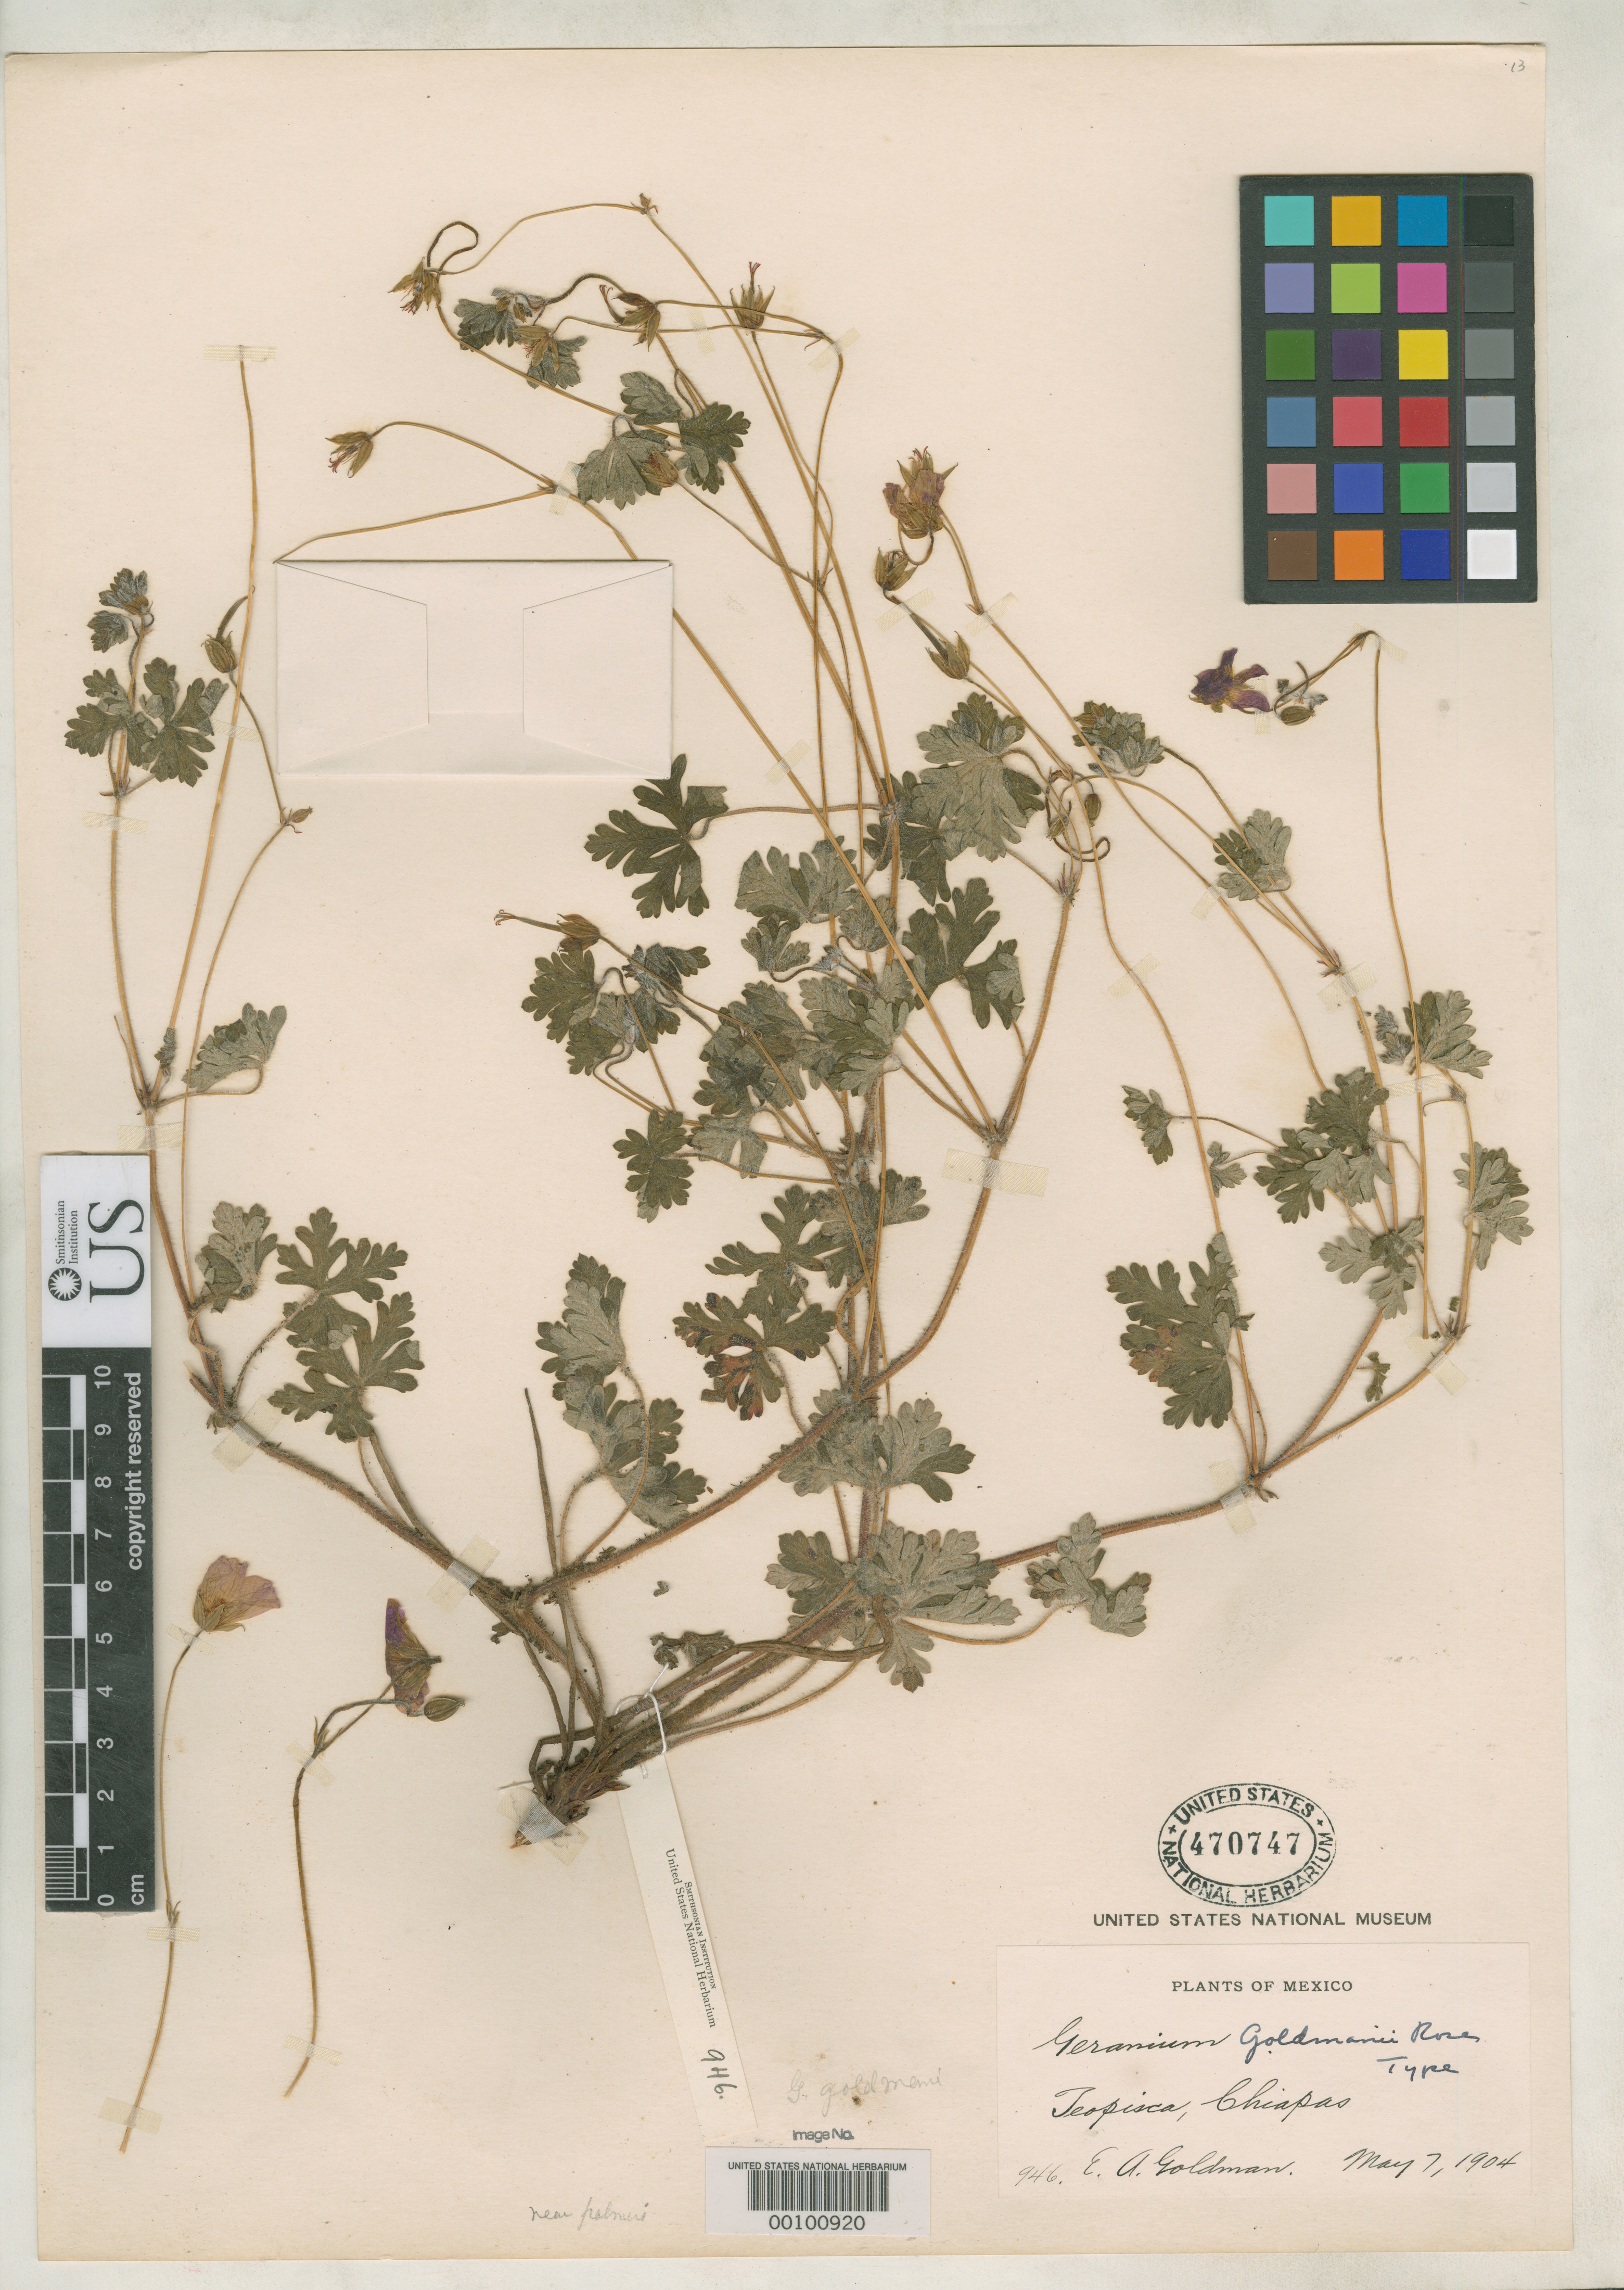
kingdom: Plantae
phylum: Tracheophyta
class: Magnoliopsida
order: Geraniales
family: Geraniaceae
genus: Geranium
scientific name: Geranium goldmannii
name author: Rose in Hanks & Small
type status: Isotype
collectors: E. A. Goldman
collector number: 946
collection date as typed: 07 May 1904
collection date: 1904-05-07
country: Mexico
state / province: Chiapas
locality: Teopisca.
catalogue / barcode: US 470747